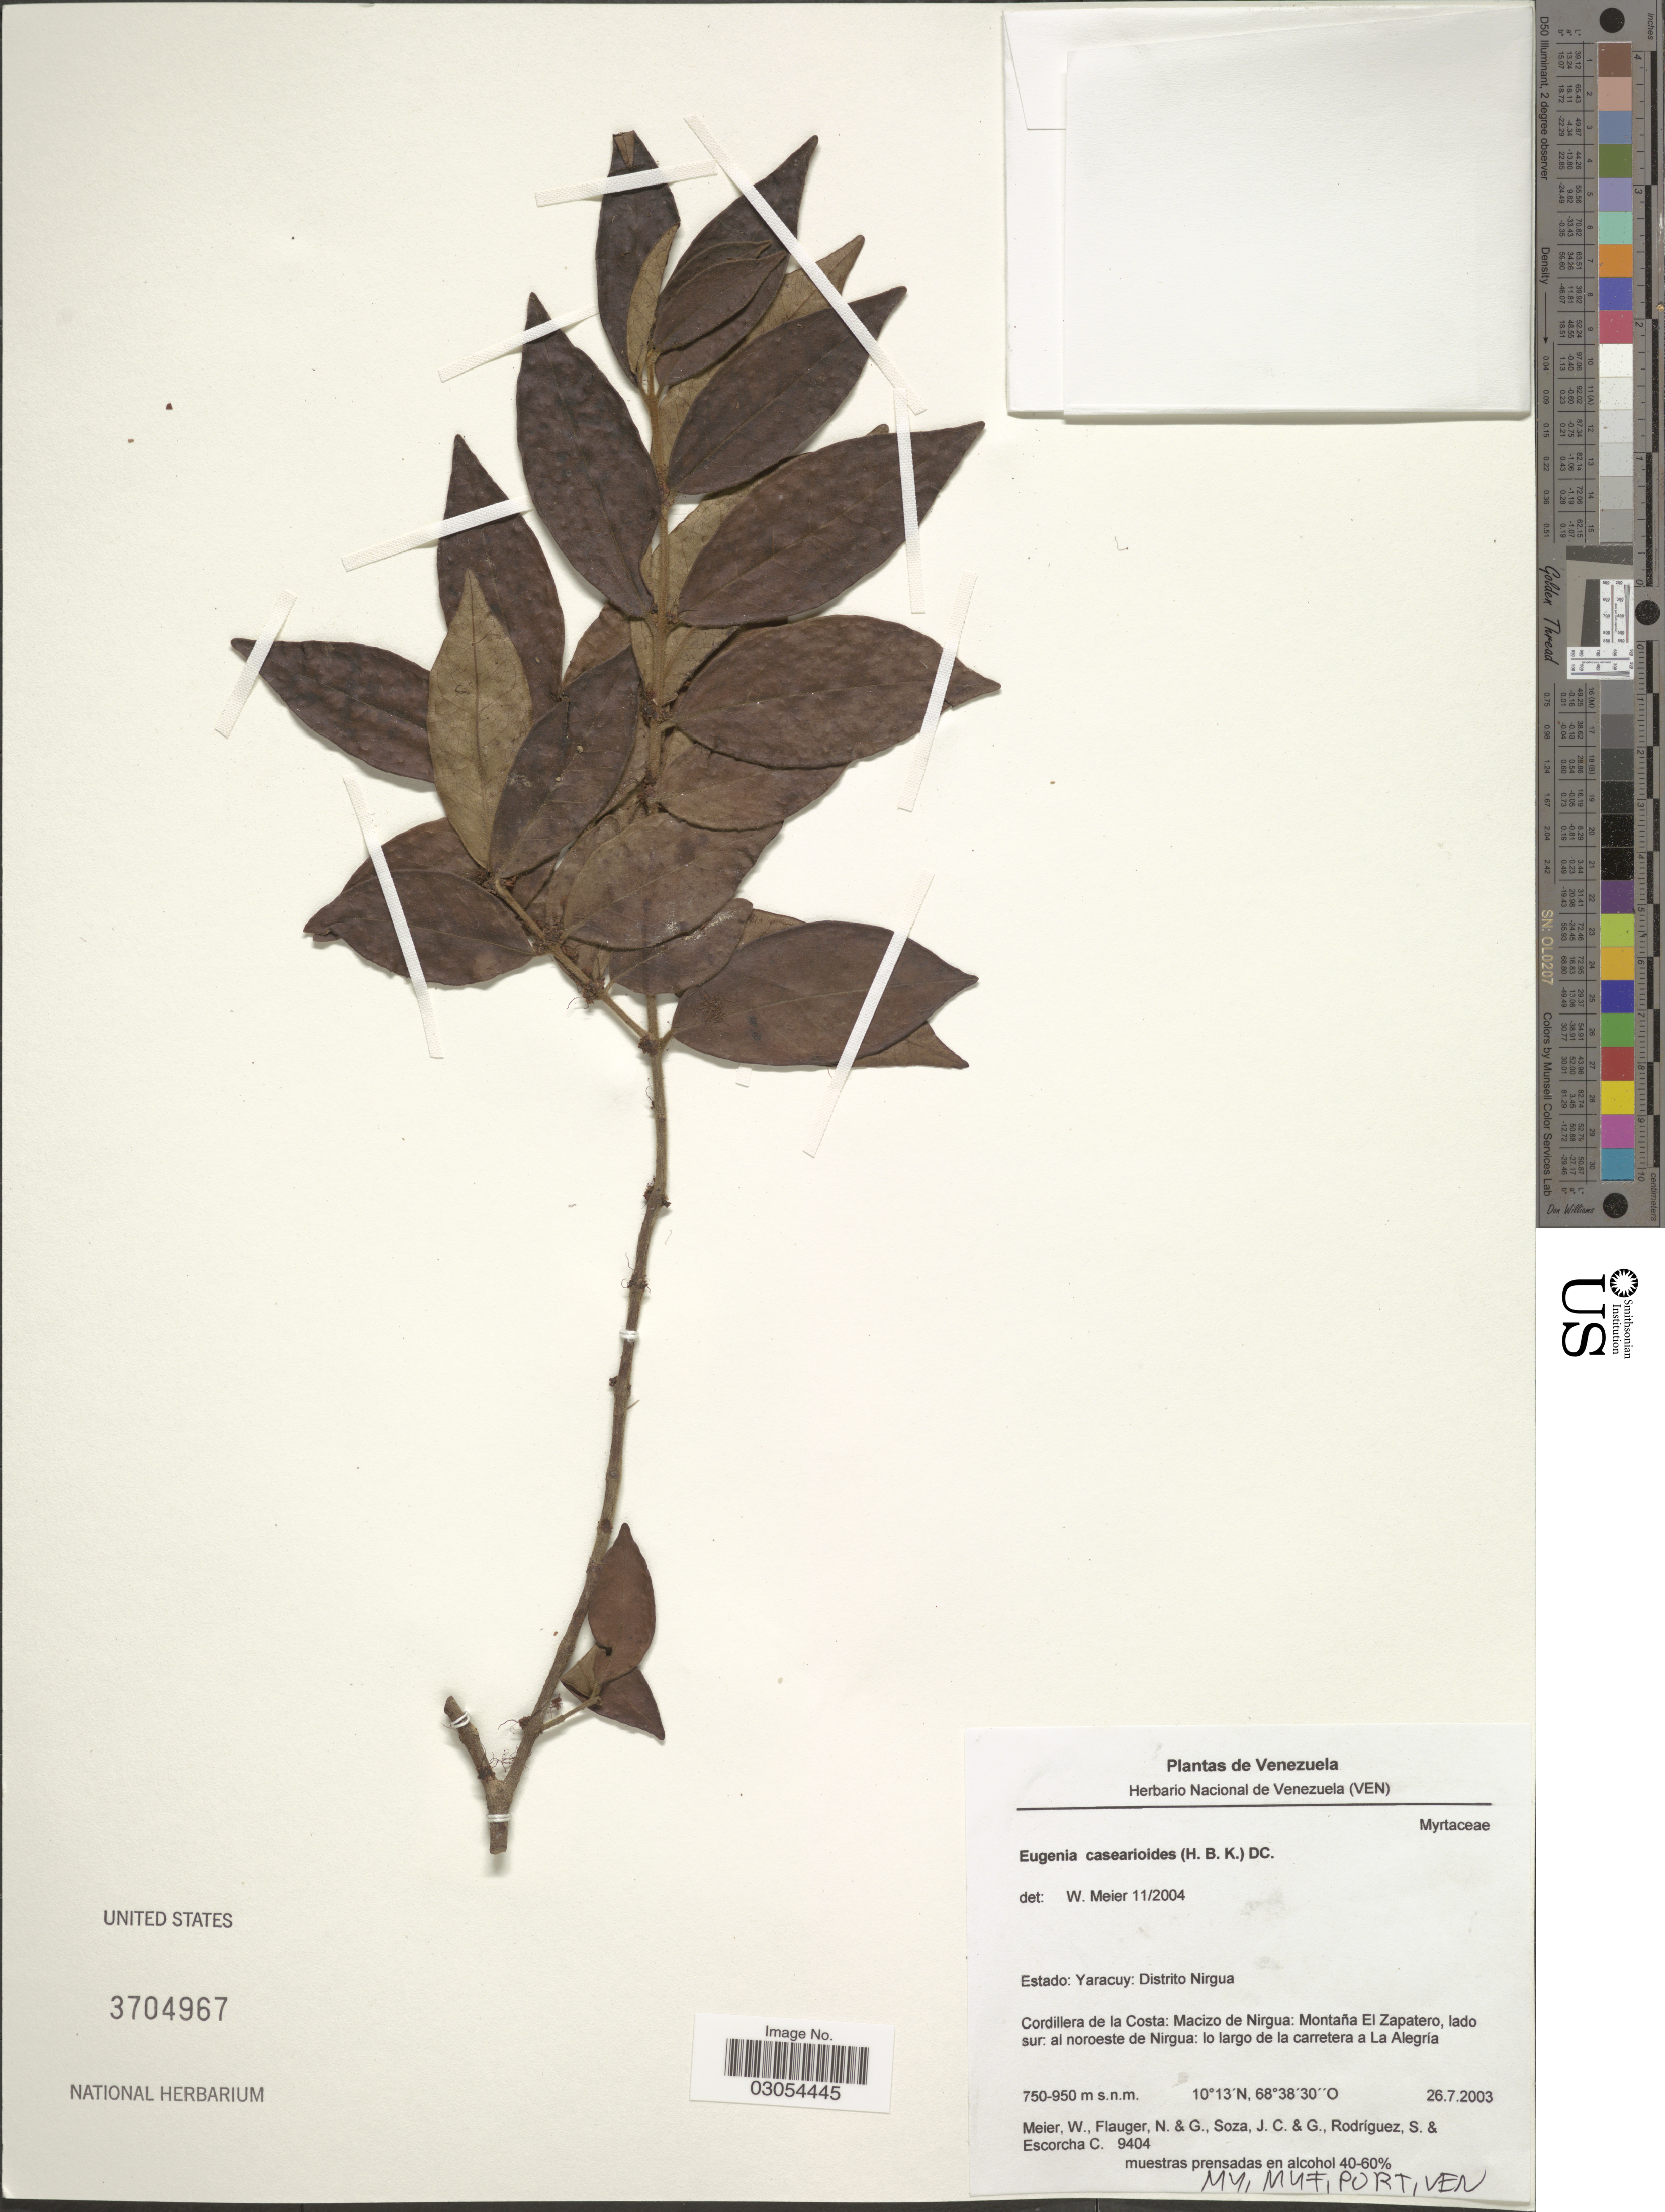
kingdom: Plantae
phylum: Tracheophyta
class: Magnoliopsida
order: Myrtales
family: Myrtaceae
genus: Eugenia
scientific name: Eugenia casearioides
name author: (Kunth) DC.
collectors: W. Meier, N. Flauger, G. Flauger, J. Soza & et al.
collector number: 9404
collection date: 2003-07-26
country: Venezuela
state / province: Yaracuy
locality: Distrito Nirgua. Cordillera de la Costa: Macizo de Nirgua: Montaña El Zapatero, lado sur: al noroeste de Nirgua: lo largo de la carretera a La Alegría.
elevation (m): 750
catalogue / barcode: US 3704967